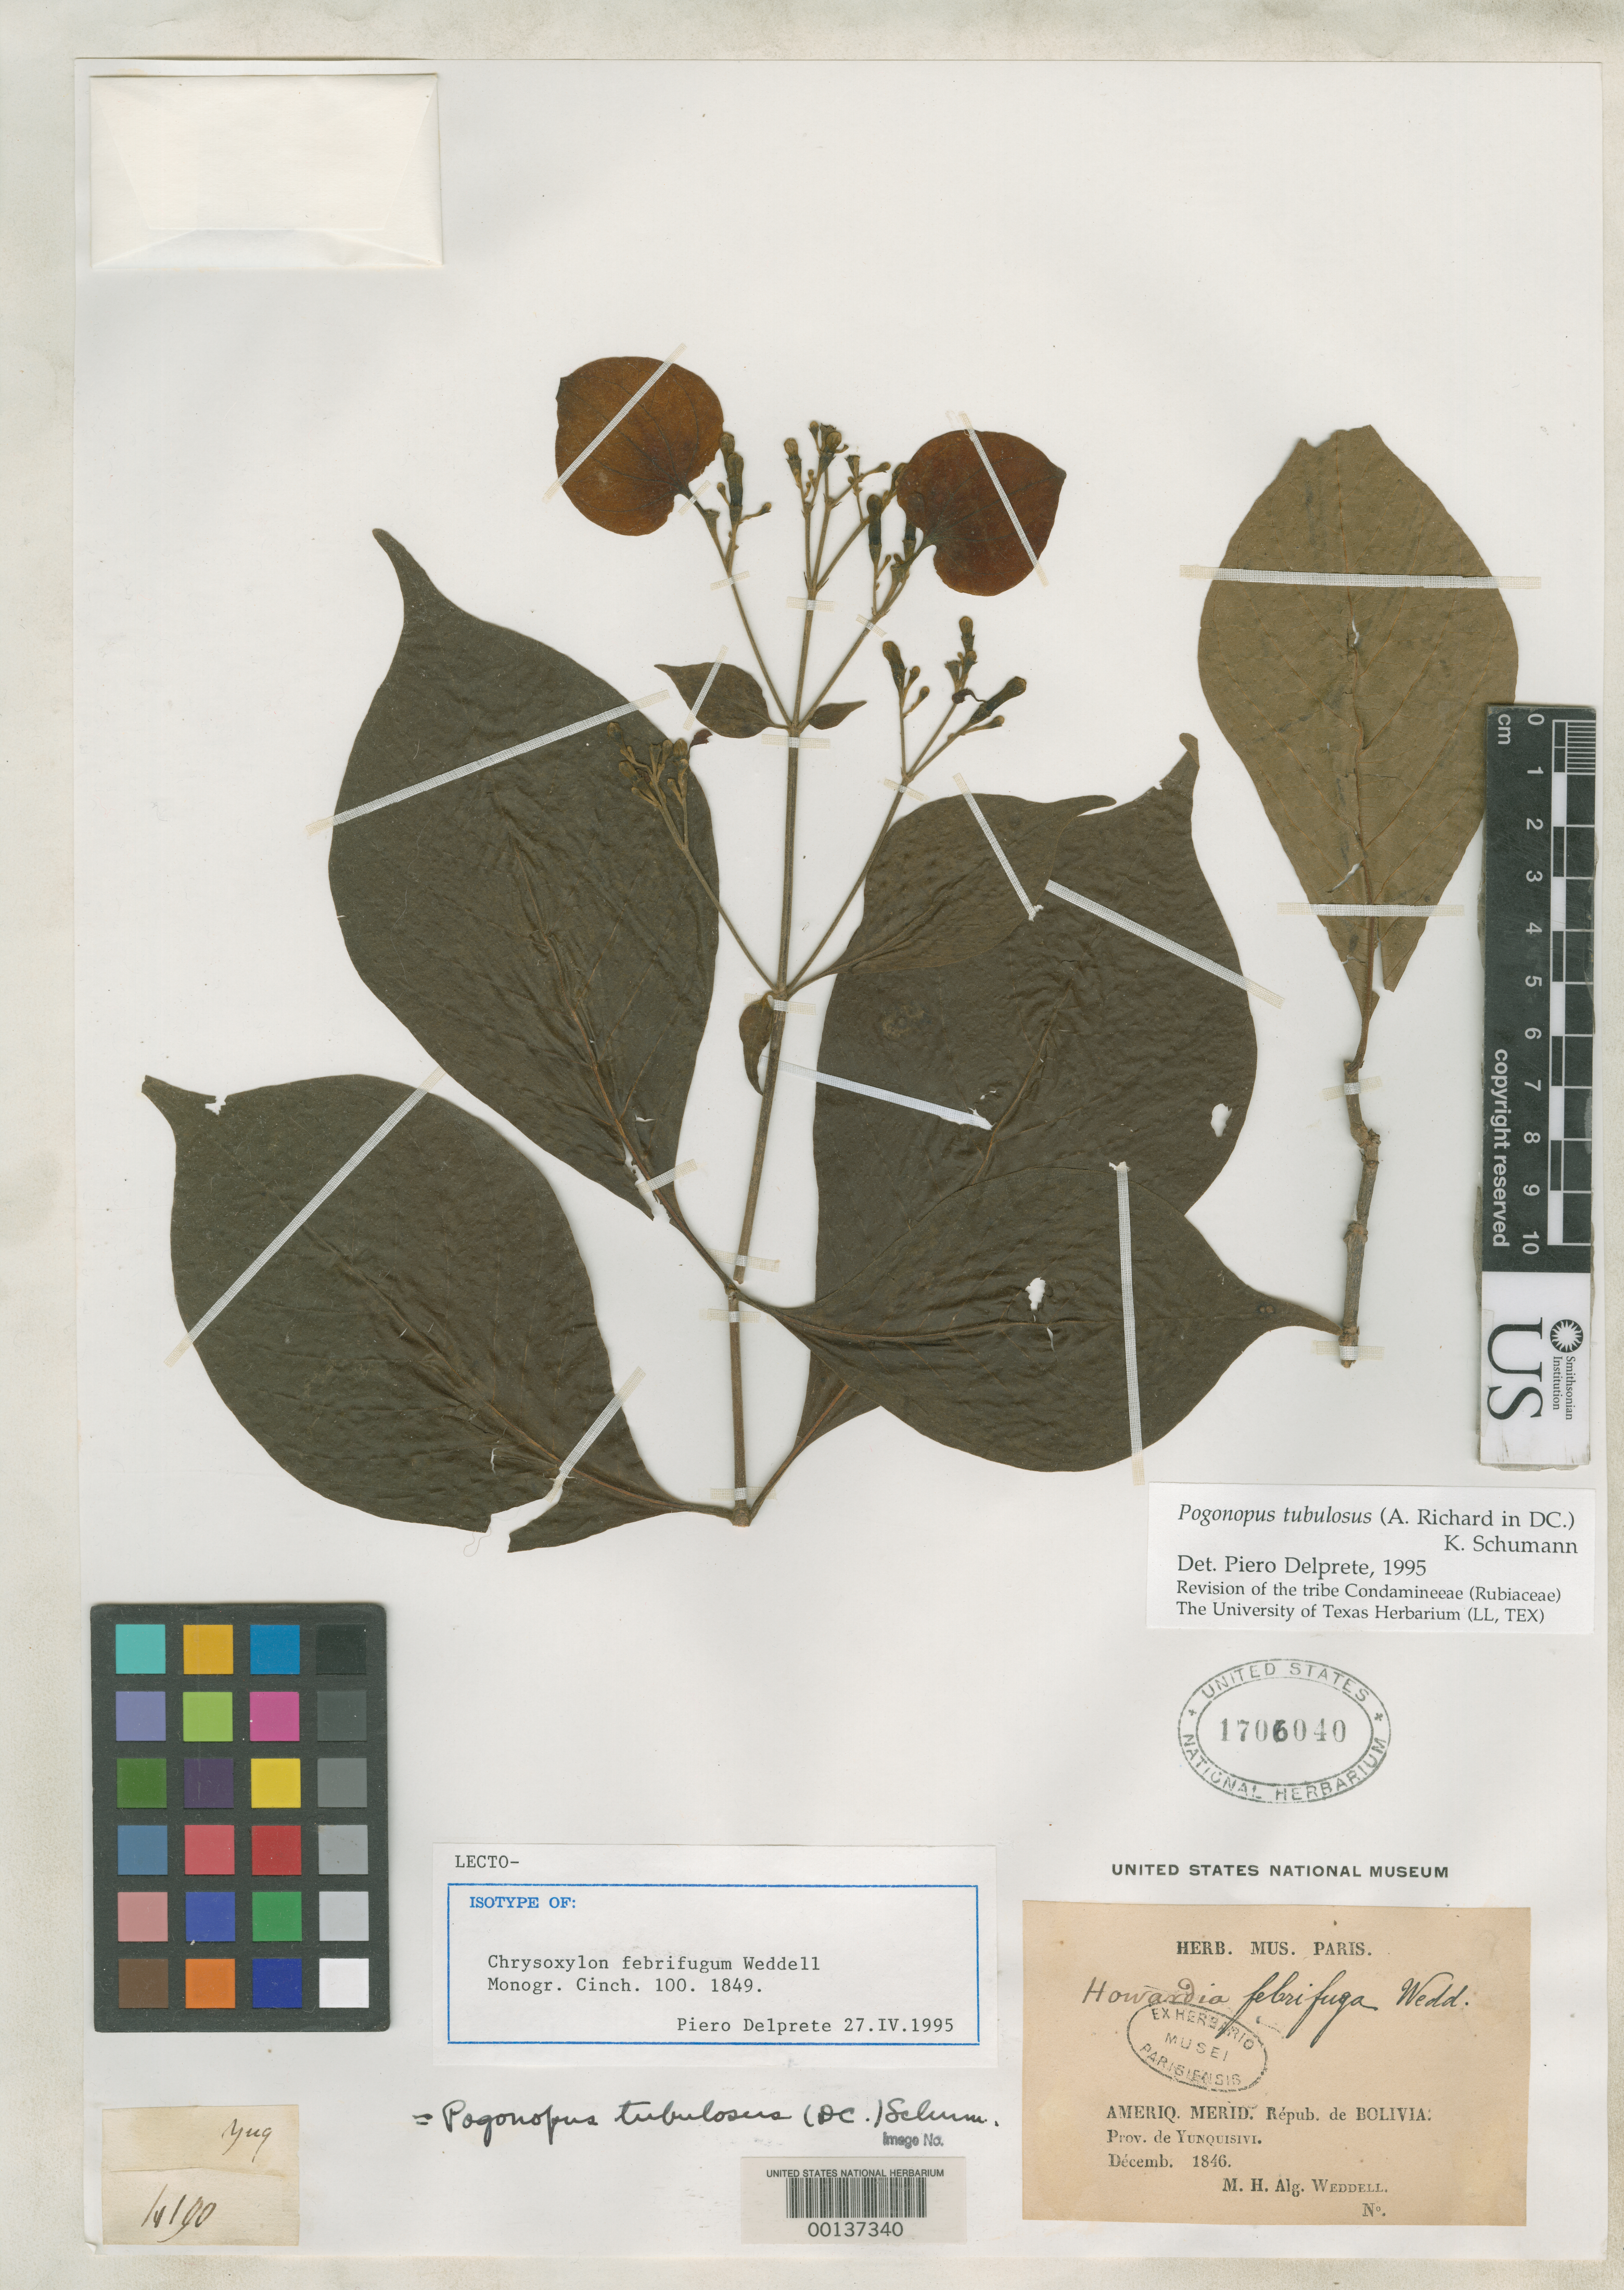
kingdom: Plantae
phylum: Tracheophyta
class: Magnoliopsida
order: Gentianales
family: Rubiaceae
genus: Howardia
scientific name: Howardia febrifuga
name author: Wedd.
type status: Type Collection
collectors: H. A. Weddell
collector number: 4190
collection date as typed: Dec 1846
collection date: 1846-12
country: Bolivia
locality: Prov. de Yunquisivi.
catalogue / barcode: US 1706040